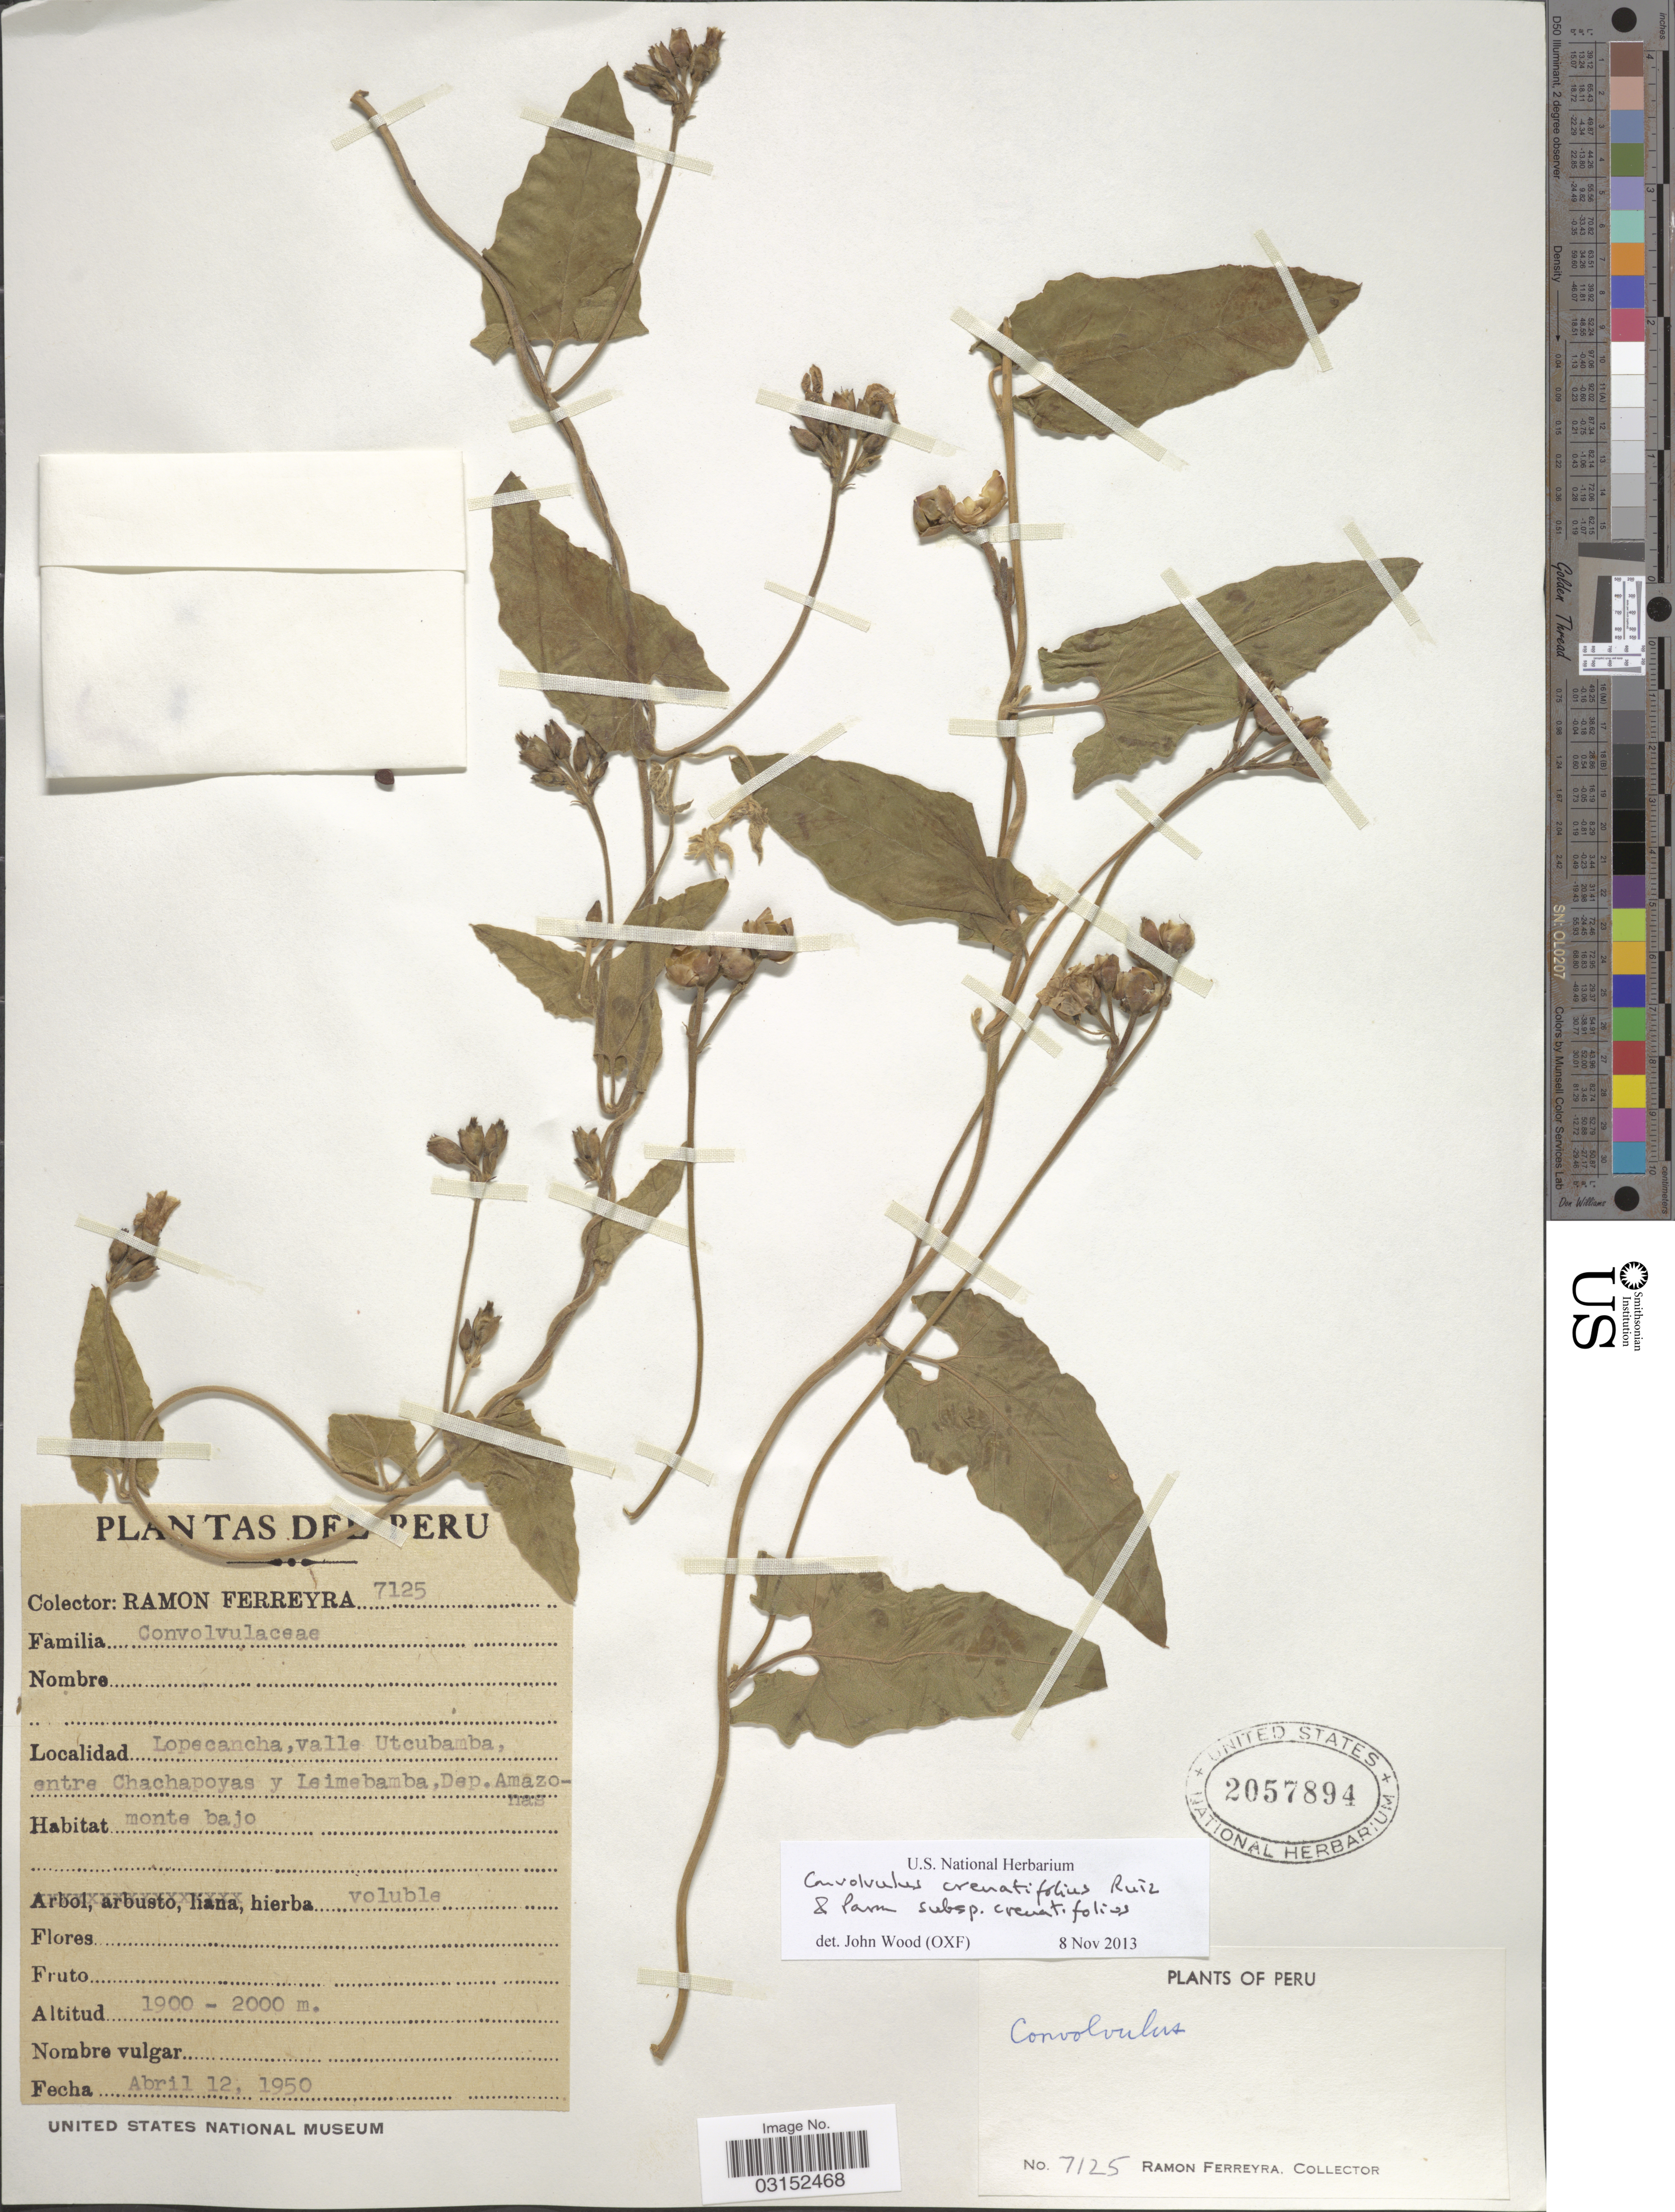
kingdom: Plantae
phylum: Tracheophyta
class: Magnoliopsida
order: Solanales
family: Convolvulaceae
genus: Convolvulus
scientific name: Convolvulus crenatifolius subsp. crenatifolius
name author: Ruiz & Pav.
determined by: Wood, John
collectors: R. A. Ferreyra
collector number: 7125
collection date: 1950-04-12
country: Peru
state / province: Amazonas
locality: Lopecancha, valle Utcubamba, entre Chachapoyas y Leimebamba, Dep. Amazonas.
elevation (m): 1900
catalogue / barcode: US 2057894